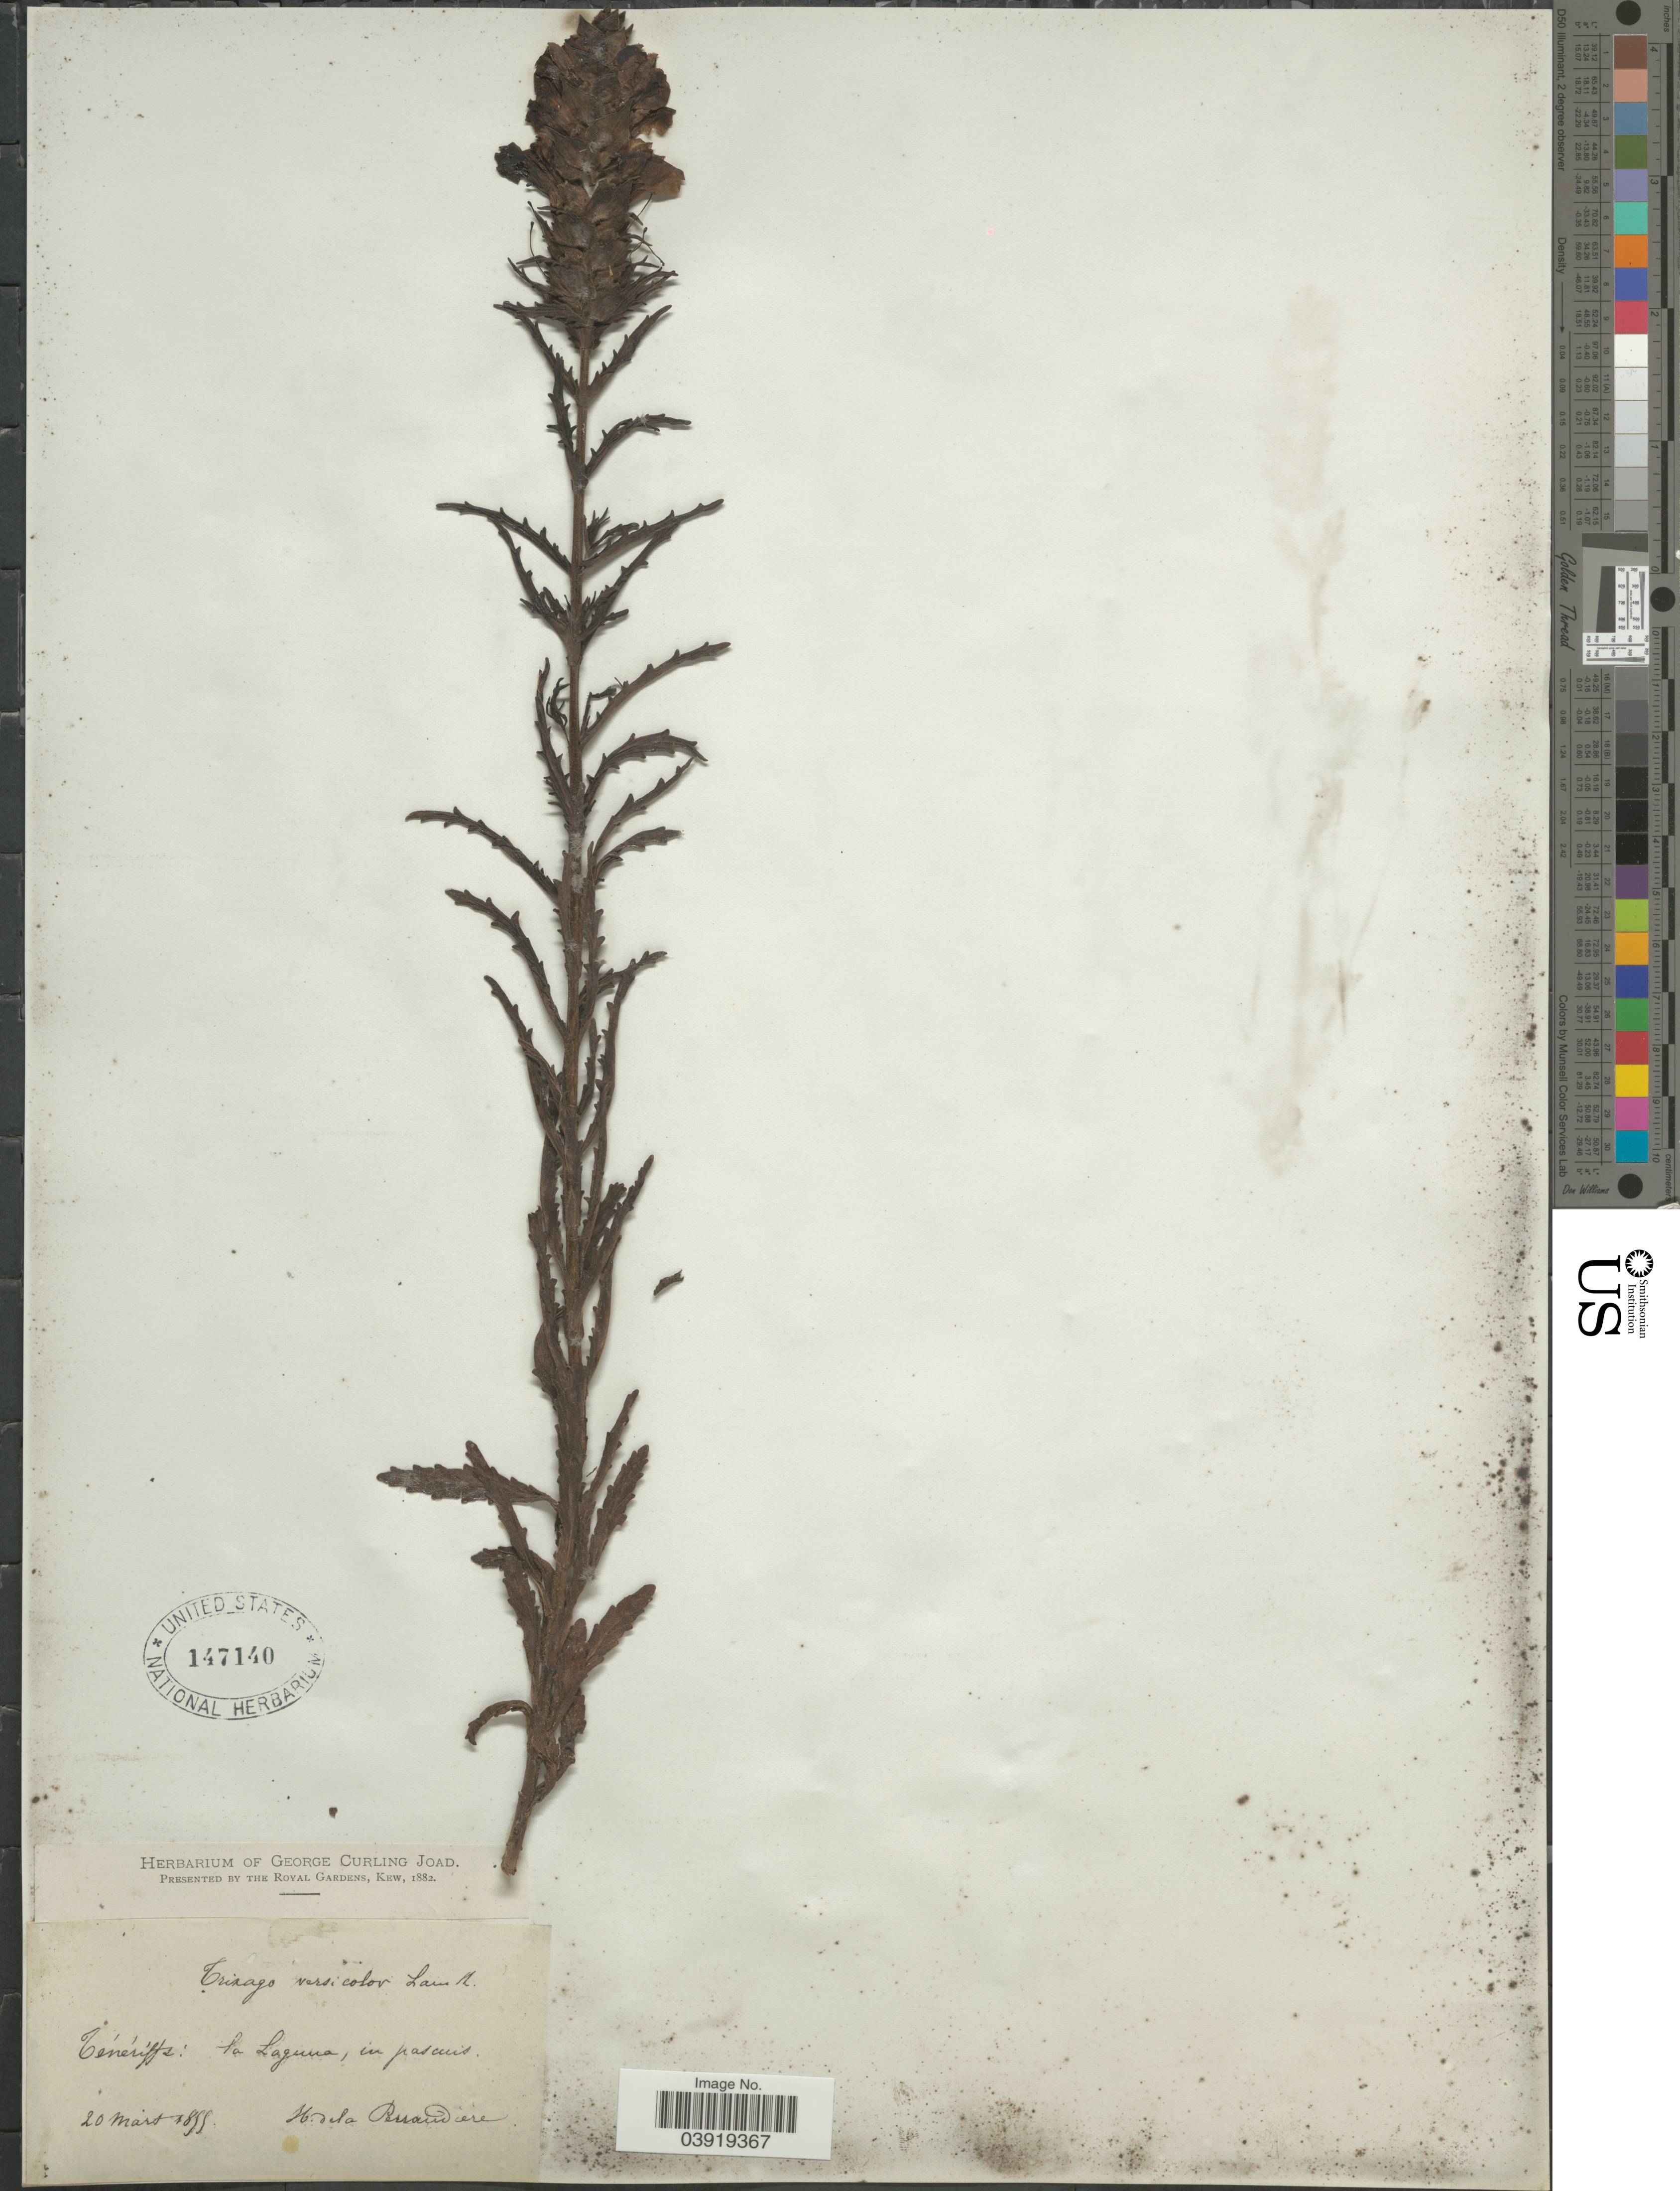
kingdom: Plantae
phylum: Tracheophyta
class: Magnoliopsida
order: Lamiales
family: Orobanchaceae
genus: Euphrasia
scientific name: Euphrasia versicolor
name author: A. Kern.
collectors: H. de la Perraudière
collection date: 1855-03-20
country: Spain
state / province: Canarias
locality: Ténériffe: La Laguna, in pascuis.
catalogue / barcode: US 147140